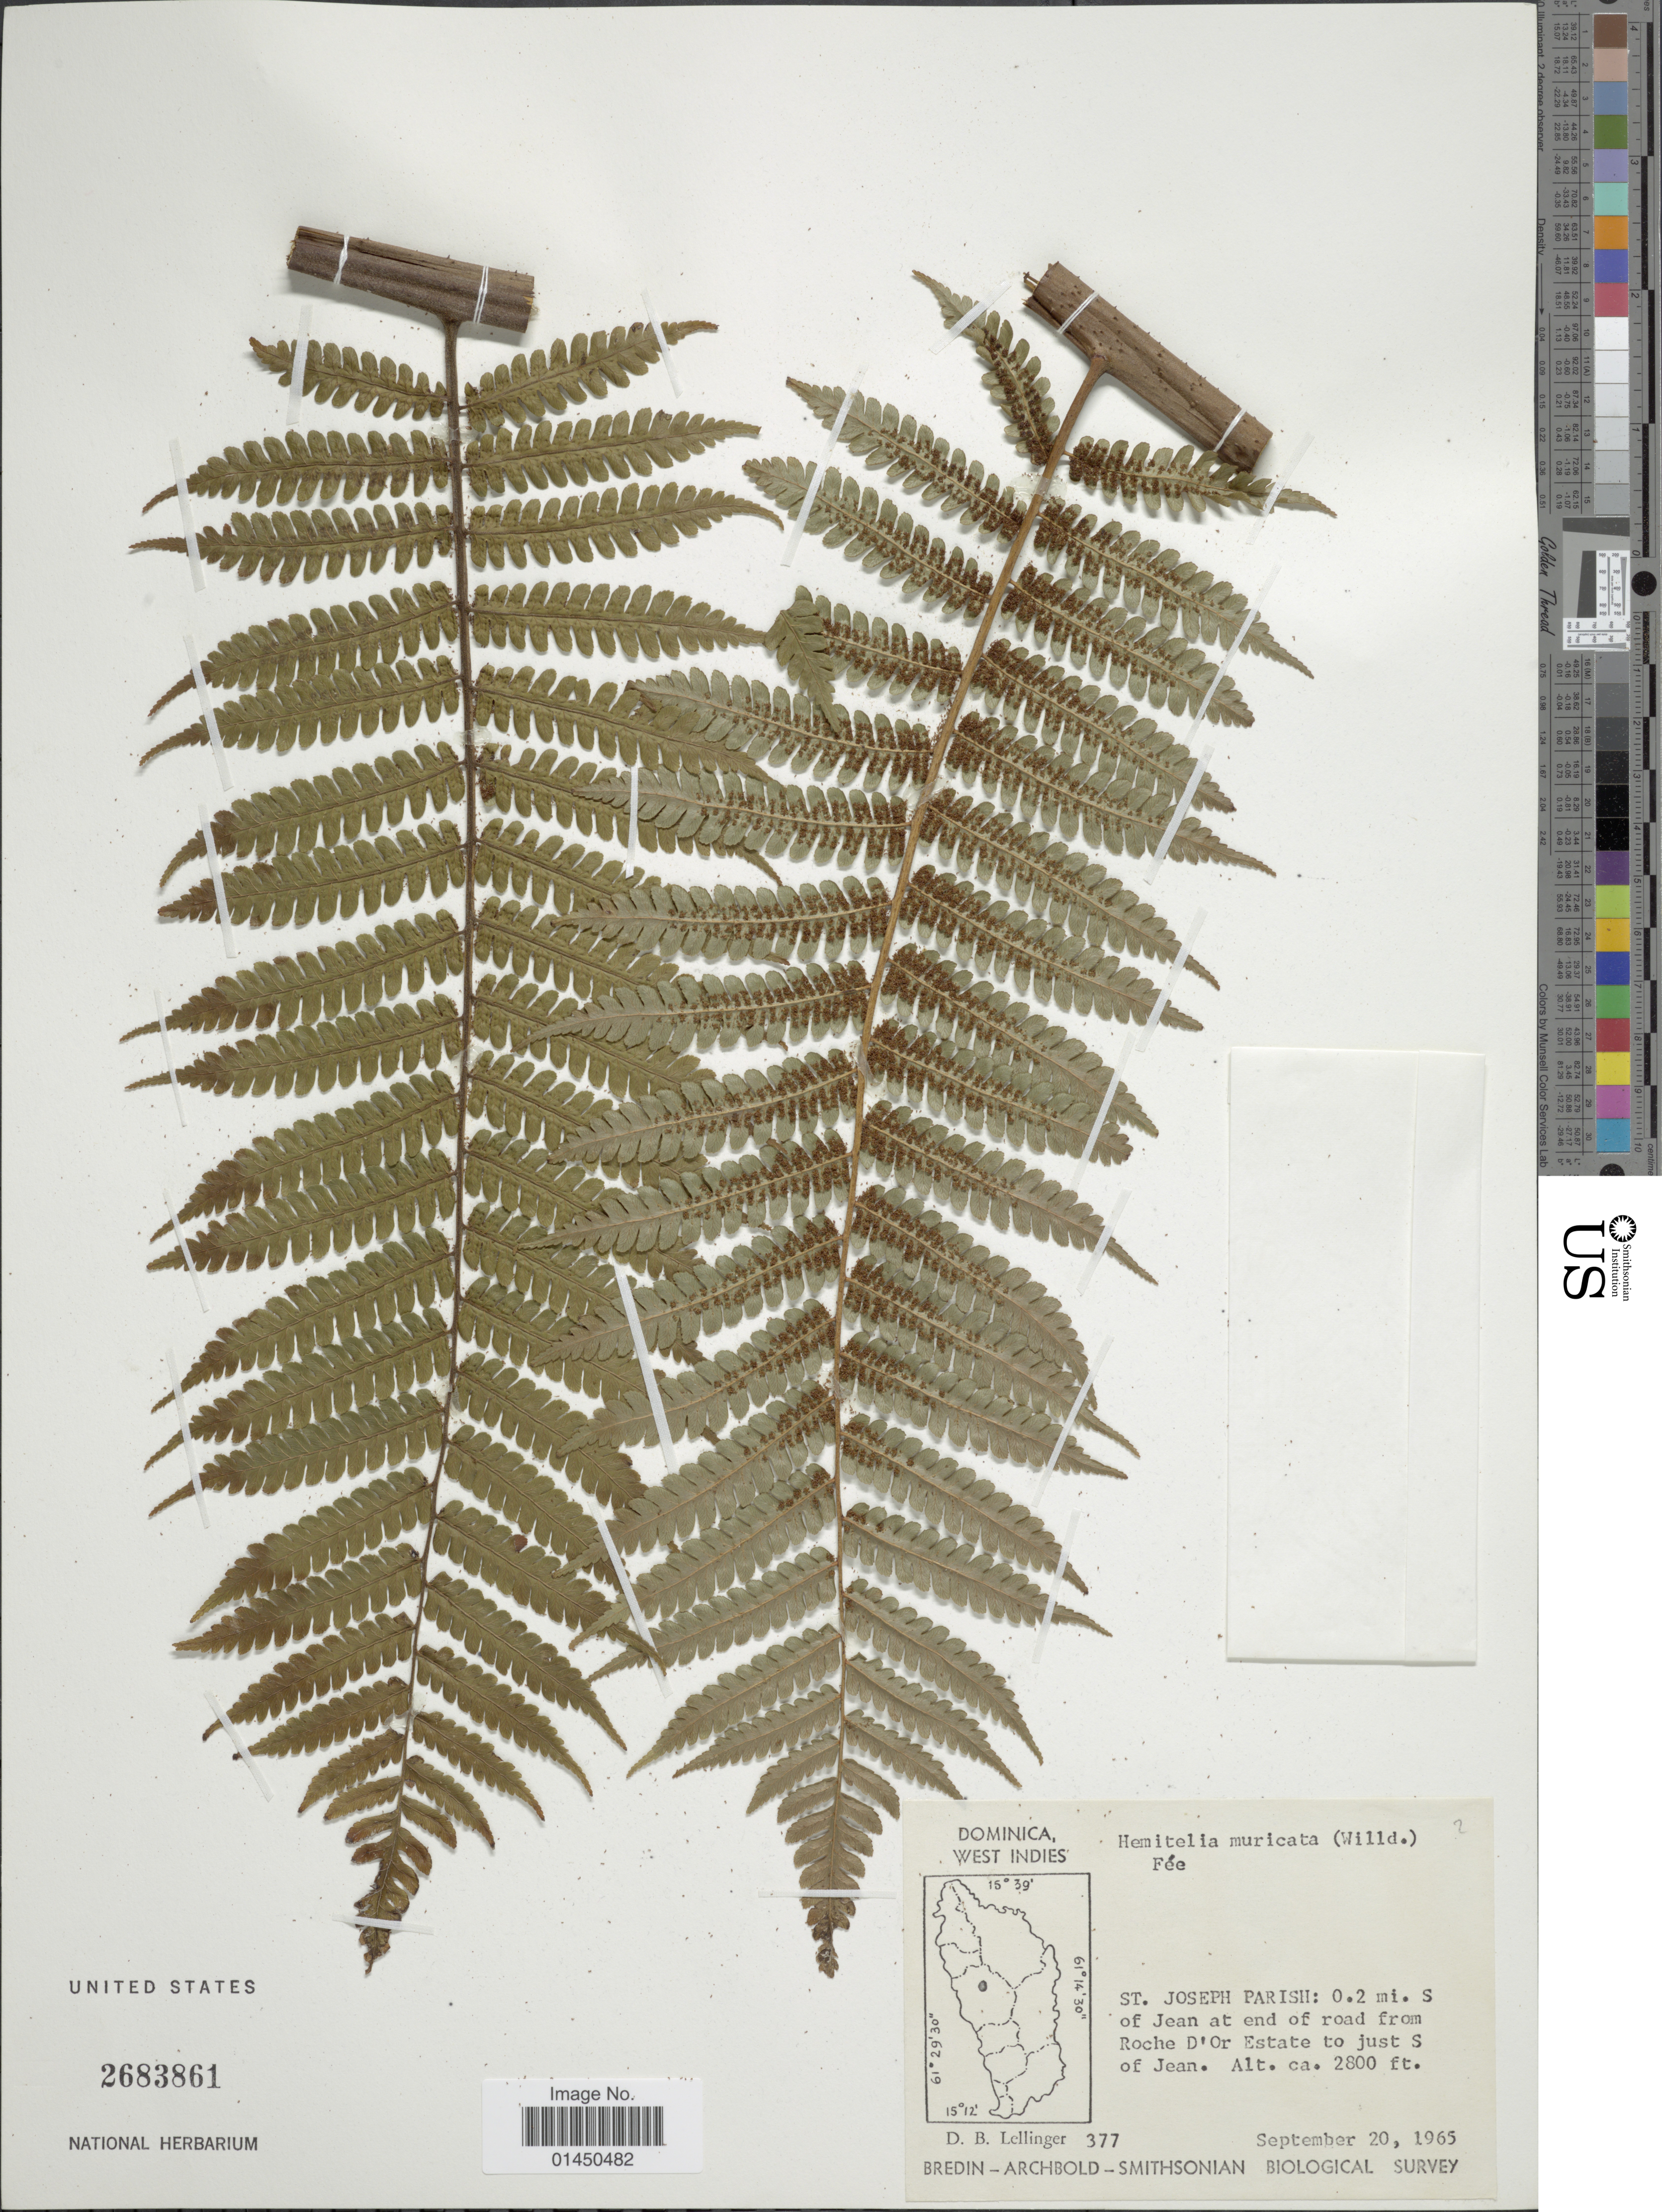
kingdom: Plantae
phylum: Tracheophyta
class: Polypodiopsida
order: Cyatheales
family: Cyatheaceae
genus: Cyathea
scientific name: Cyathea muricata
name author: (Willd.) Fée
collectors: D. B. Lellinger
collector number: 377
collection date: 1965-09-20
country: Dominica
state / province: St. Joseph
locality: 0.2 mi. S of Jean at end of road from Roche D'Or Estate to just S of Jean.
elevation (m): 853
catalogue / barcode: US 2683861